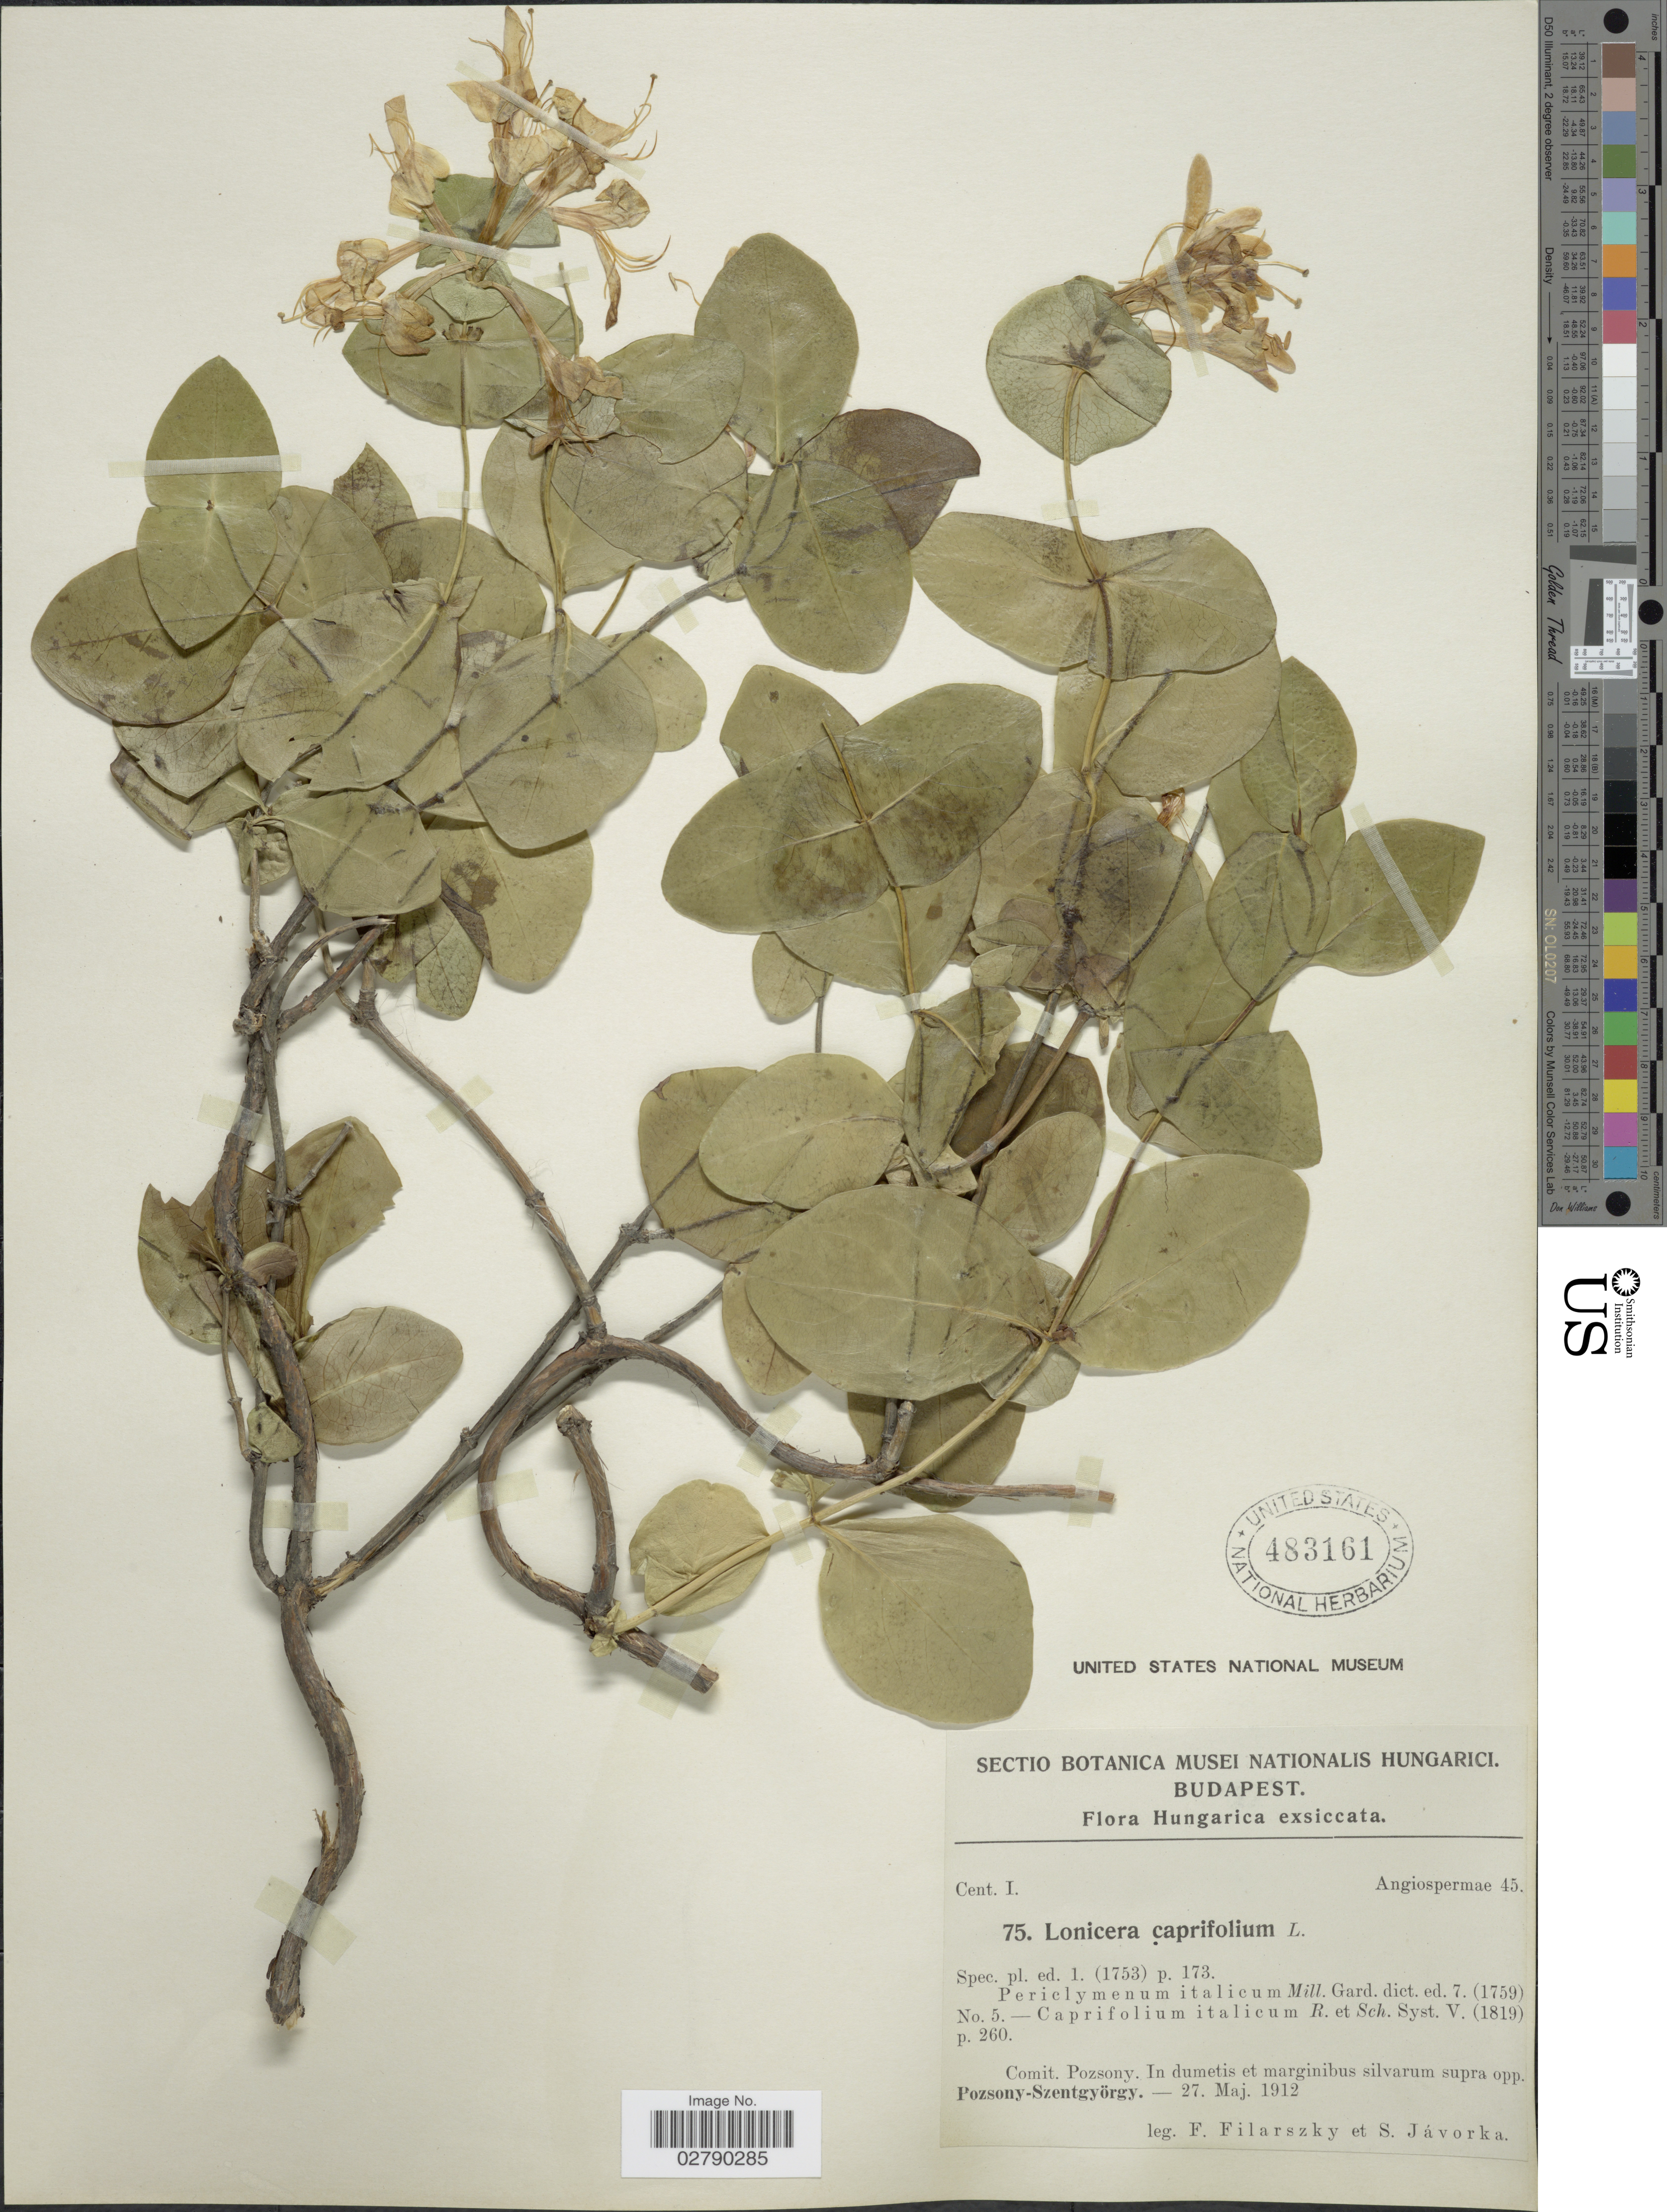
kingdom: Plantae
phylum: Tracheophyta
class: Magnoliopsida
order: Dipsacales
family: Caprifoliaceae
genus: Lonicera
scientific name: Lonicera caprifolium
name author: L.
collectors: F. Filarszky & S. Javorka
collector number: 75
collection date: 1912-05-27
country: Hungary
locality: Comit. Pozsony. In dumites et marginibus silvarum supra opp. Pozsony-Szentgörgy.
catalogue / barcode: US 483161